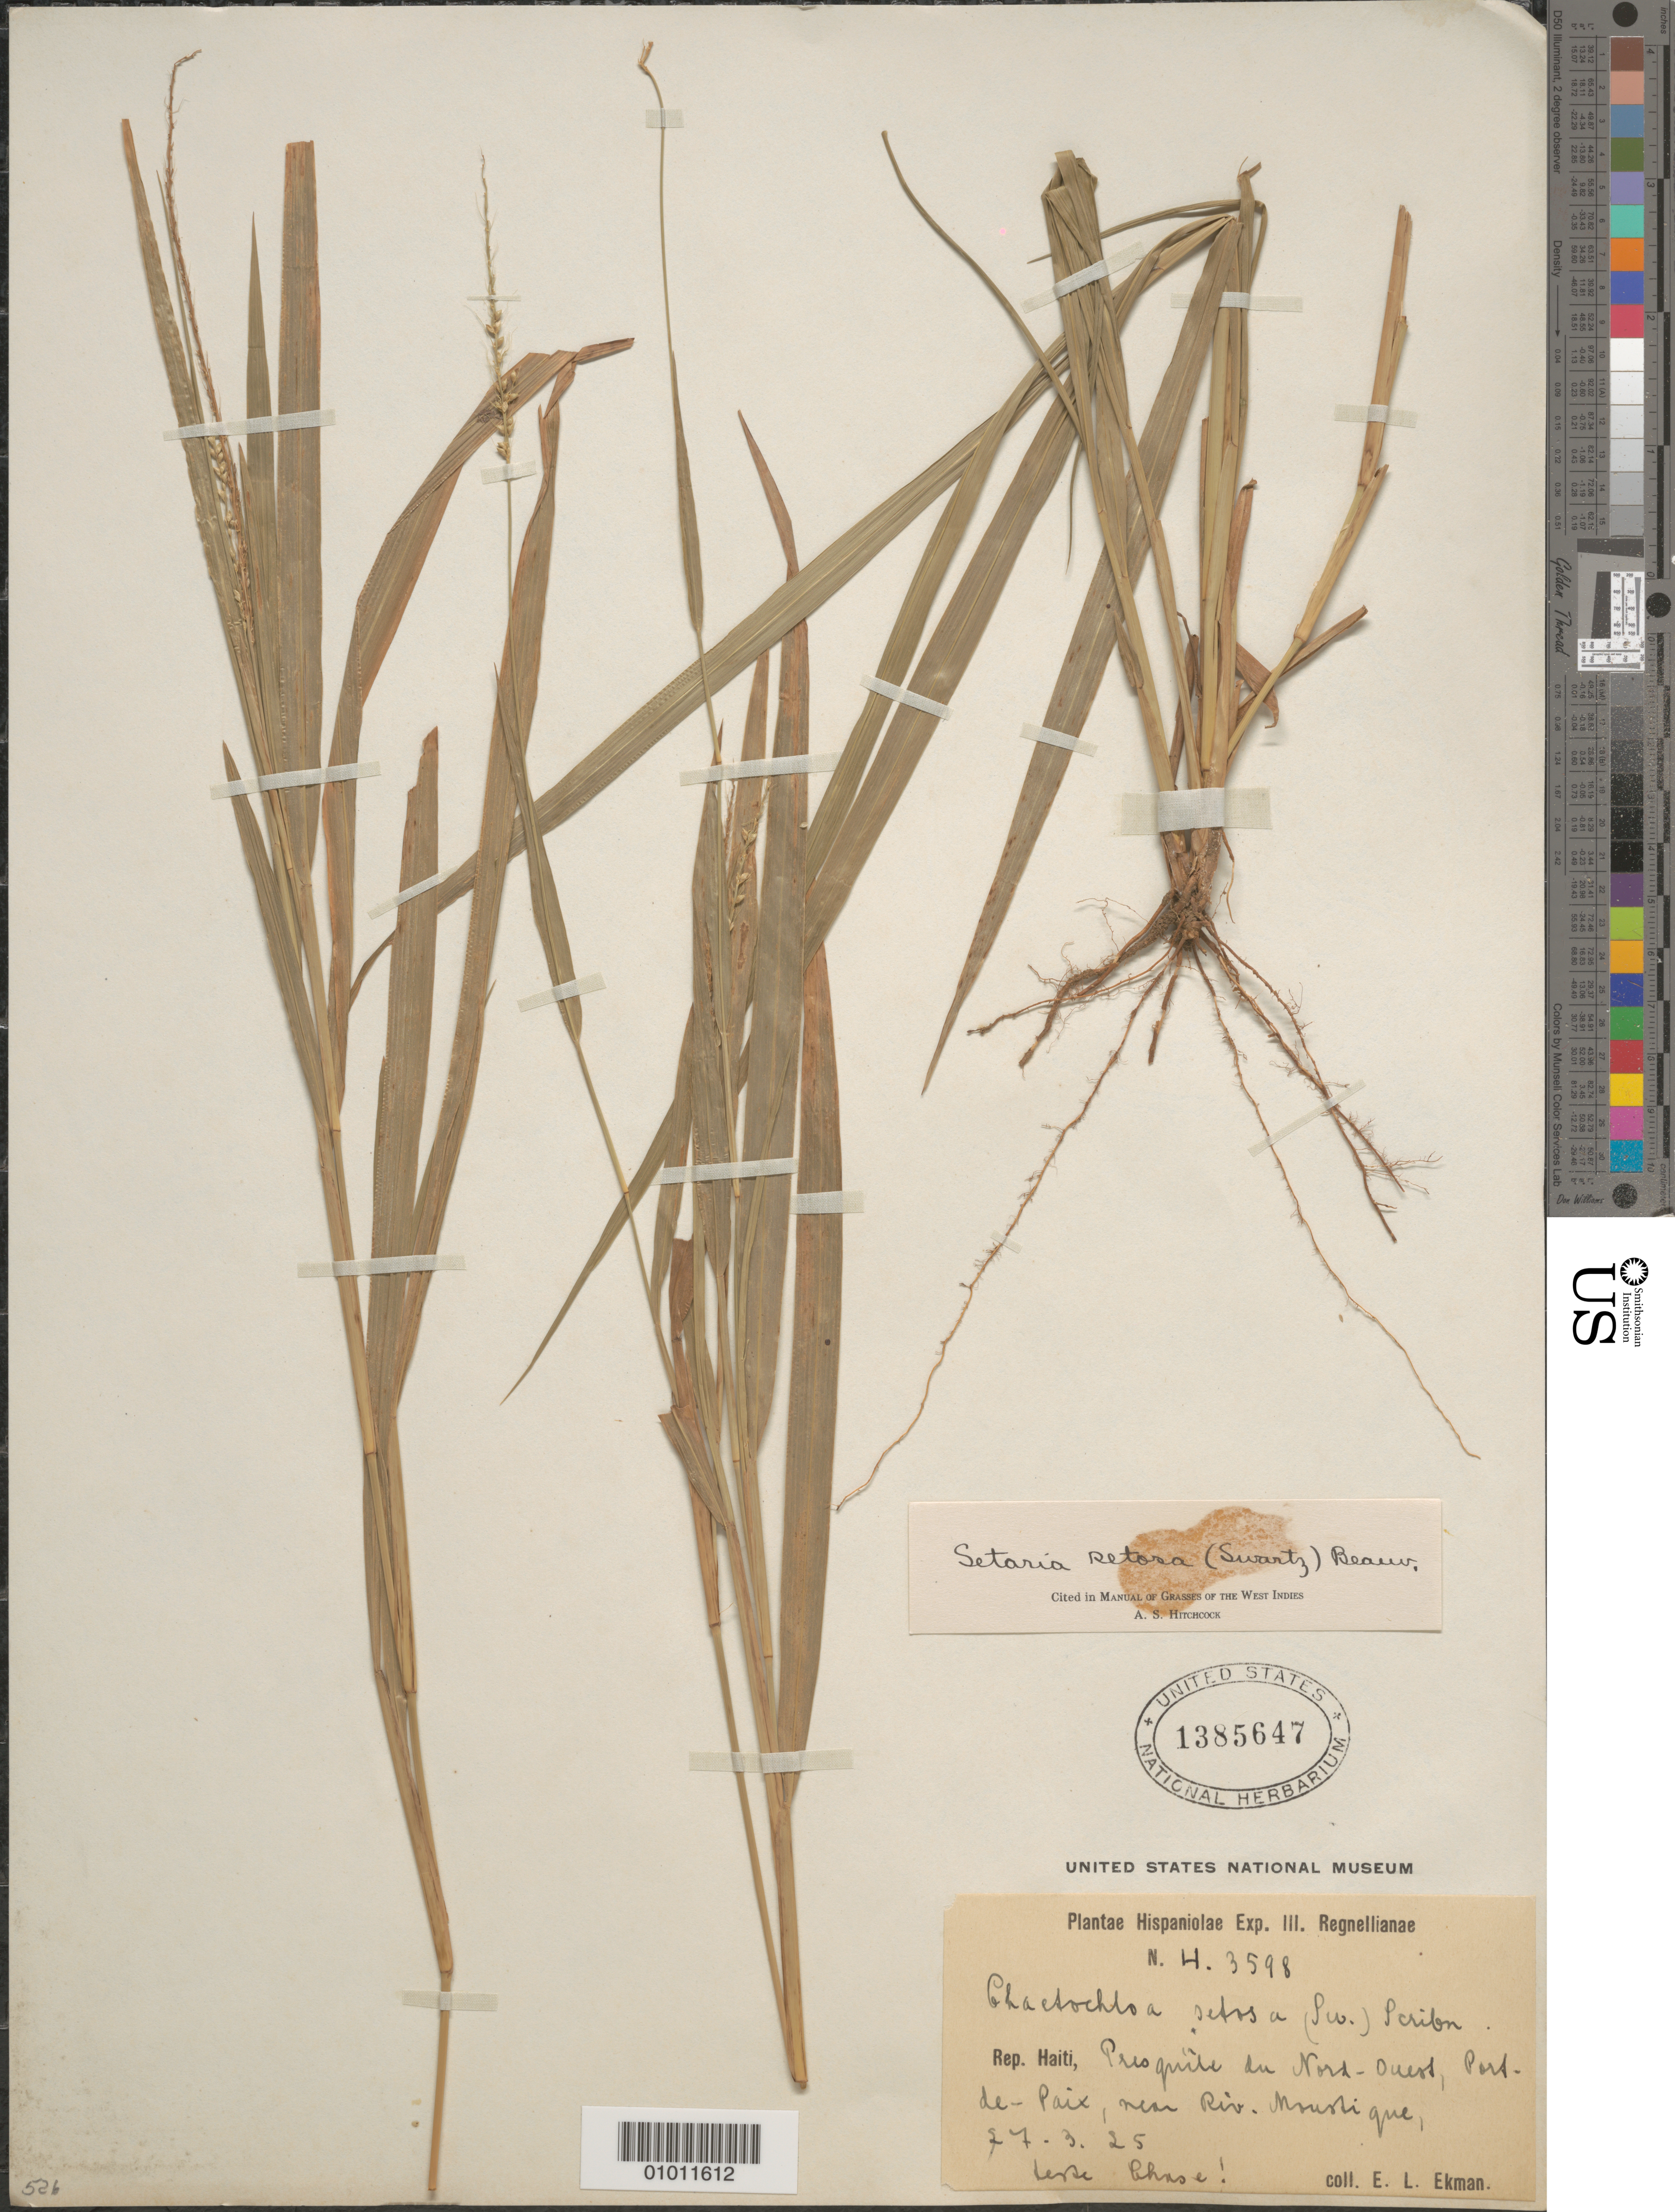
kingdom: Plantae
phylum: Tracheophyta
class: Liliopsida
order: Poales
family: Poaceae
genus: Setaria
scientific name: Setaria setosa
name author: (Sw.) P. Beauv.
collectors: E. L. Ekman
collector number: H 3598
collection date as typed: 17 Mar 1925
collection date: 1925-03-17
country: Haiti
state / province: Nord-Óuest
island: Hispaniola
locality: Port-de-Paix, near Riv. Moustique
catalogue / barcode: US 1385647